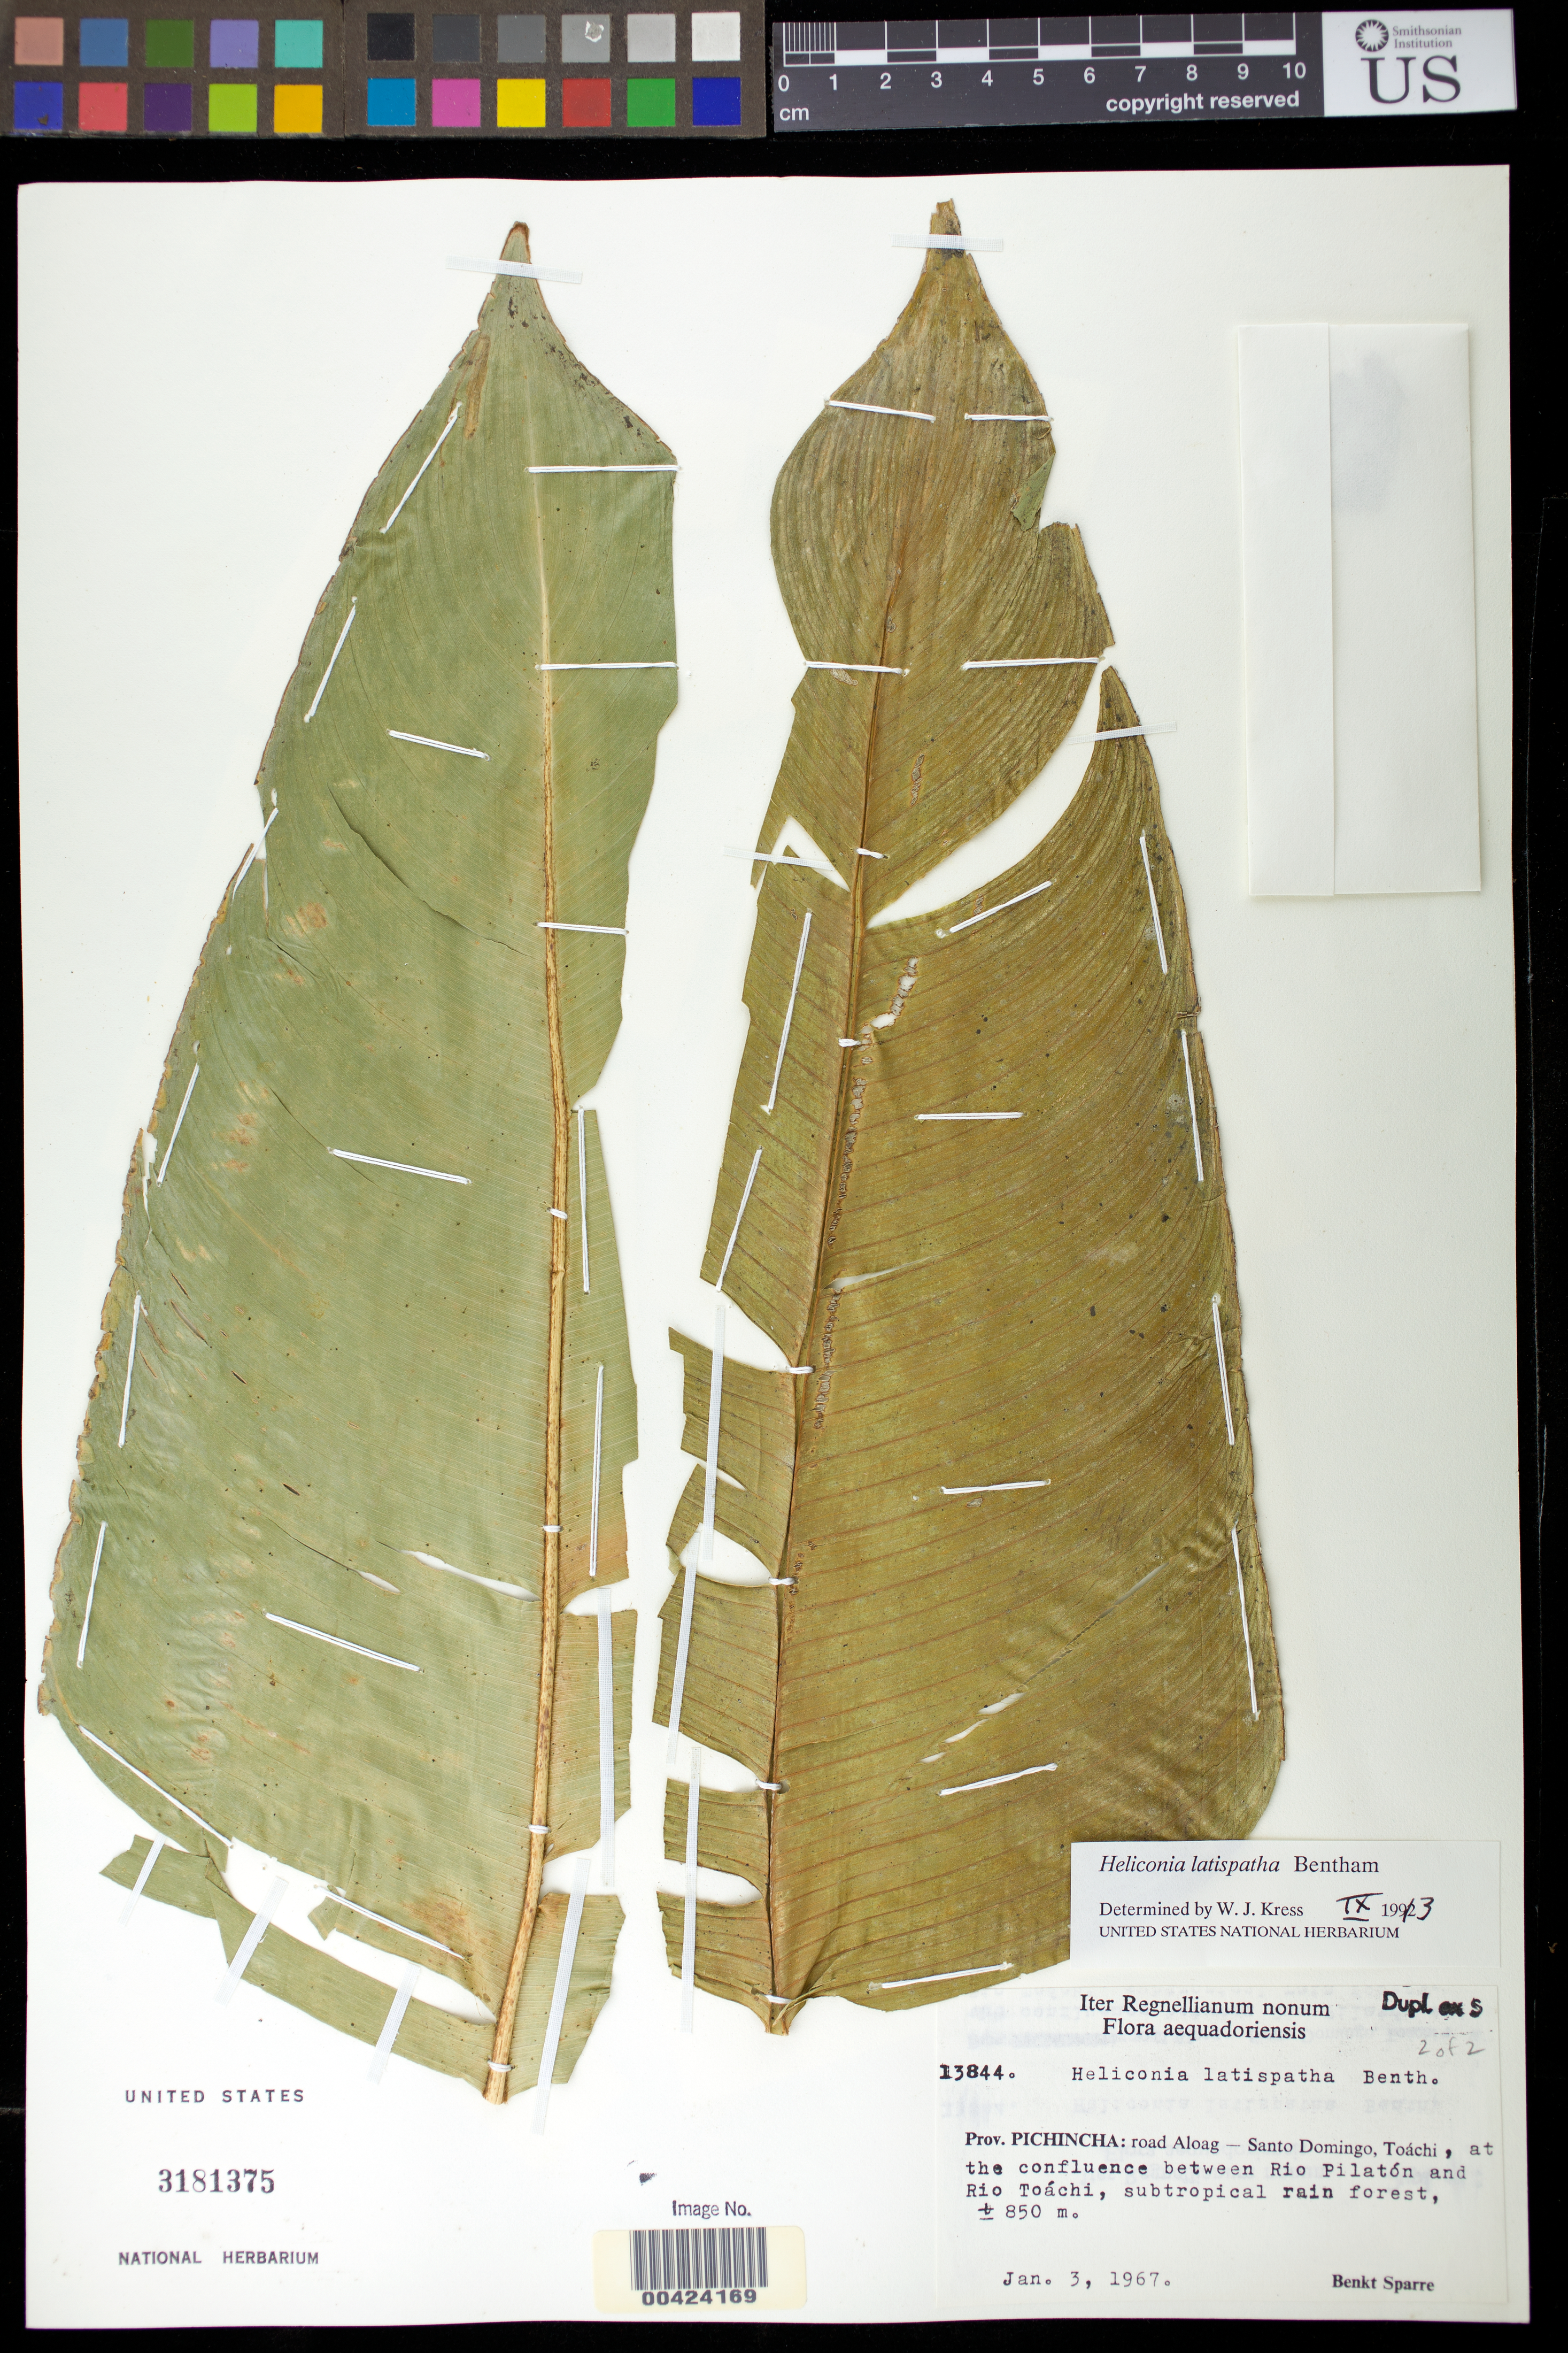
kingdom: Plantae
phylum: Tracheophyta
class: Liliopsida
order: Zingiberales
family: Heliconiaceae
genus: Heliconia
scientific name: Heliconia latispatha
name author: Benth.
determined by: Kress, W. J., (US), Smithsonian Institution - National Museum of Natural History (UNITED STATES)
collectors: B. Sparre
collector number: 13844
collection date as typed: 03 Jan 1967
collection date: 1967-01-03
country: Ecuador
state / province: Pichincha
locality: Road aloag - Santo omingo, toachi; at confluence between Rio pilaton and Rio toachi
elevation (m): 850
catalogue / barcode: US 3181375